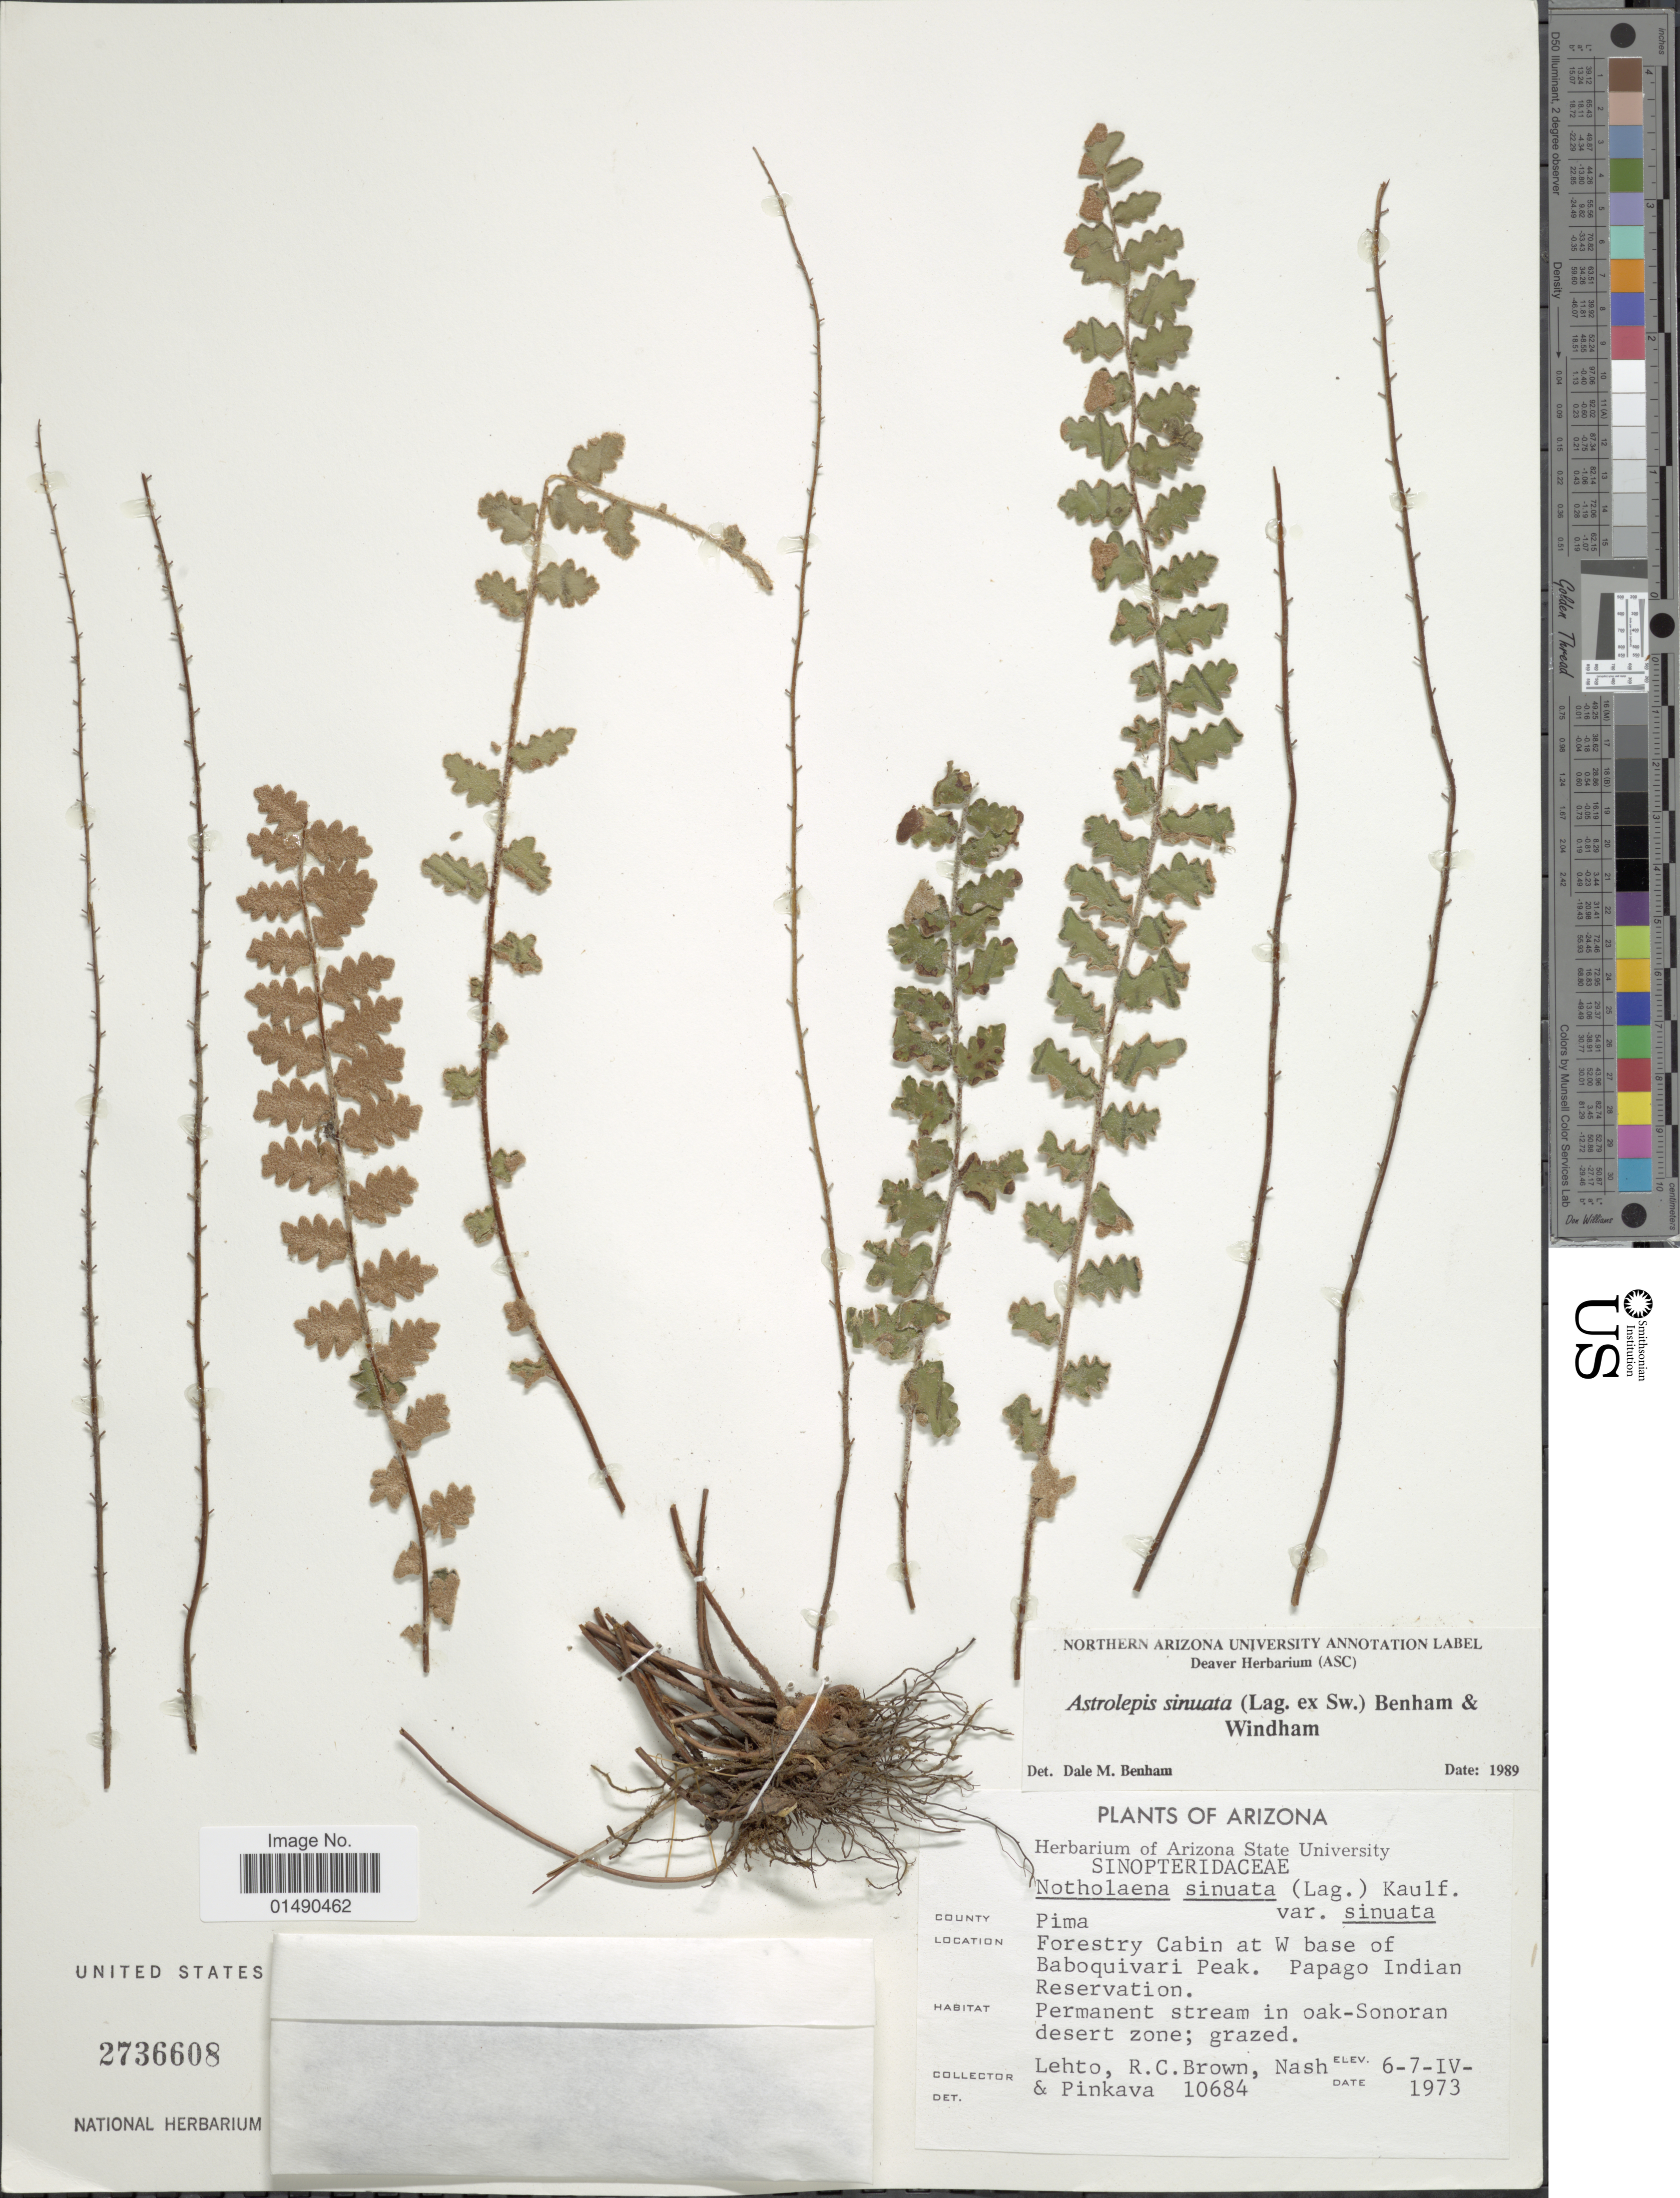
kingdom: Plantae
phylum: Tracheophyta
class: Polypodiopsida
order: Polypodiales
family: Pteridaceae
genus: Astrolepis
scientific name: Astrolepis integerrima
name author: (Hook.) D.M. Benham & Windham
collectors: -. Lehto, R. C. Brown, -- Nash & -. Pinkava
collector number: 10684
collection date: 1973-04-06/1973-04-07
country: United States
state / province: Arizona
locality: Foresrty Cabin at W base of Baboquivari Peak, Papago Indian Reservation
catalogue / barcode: US 2736608